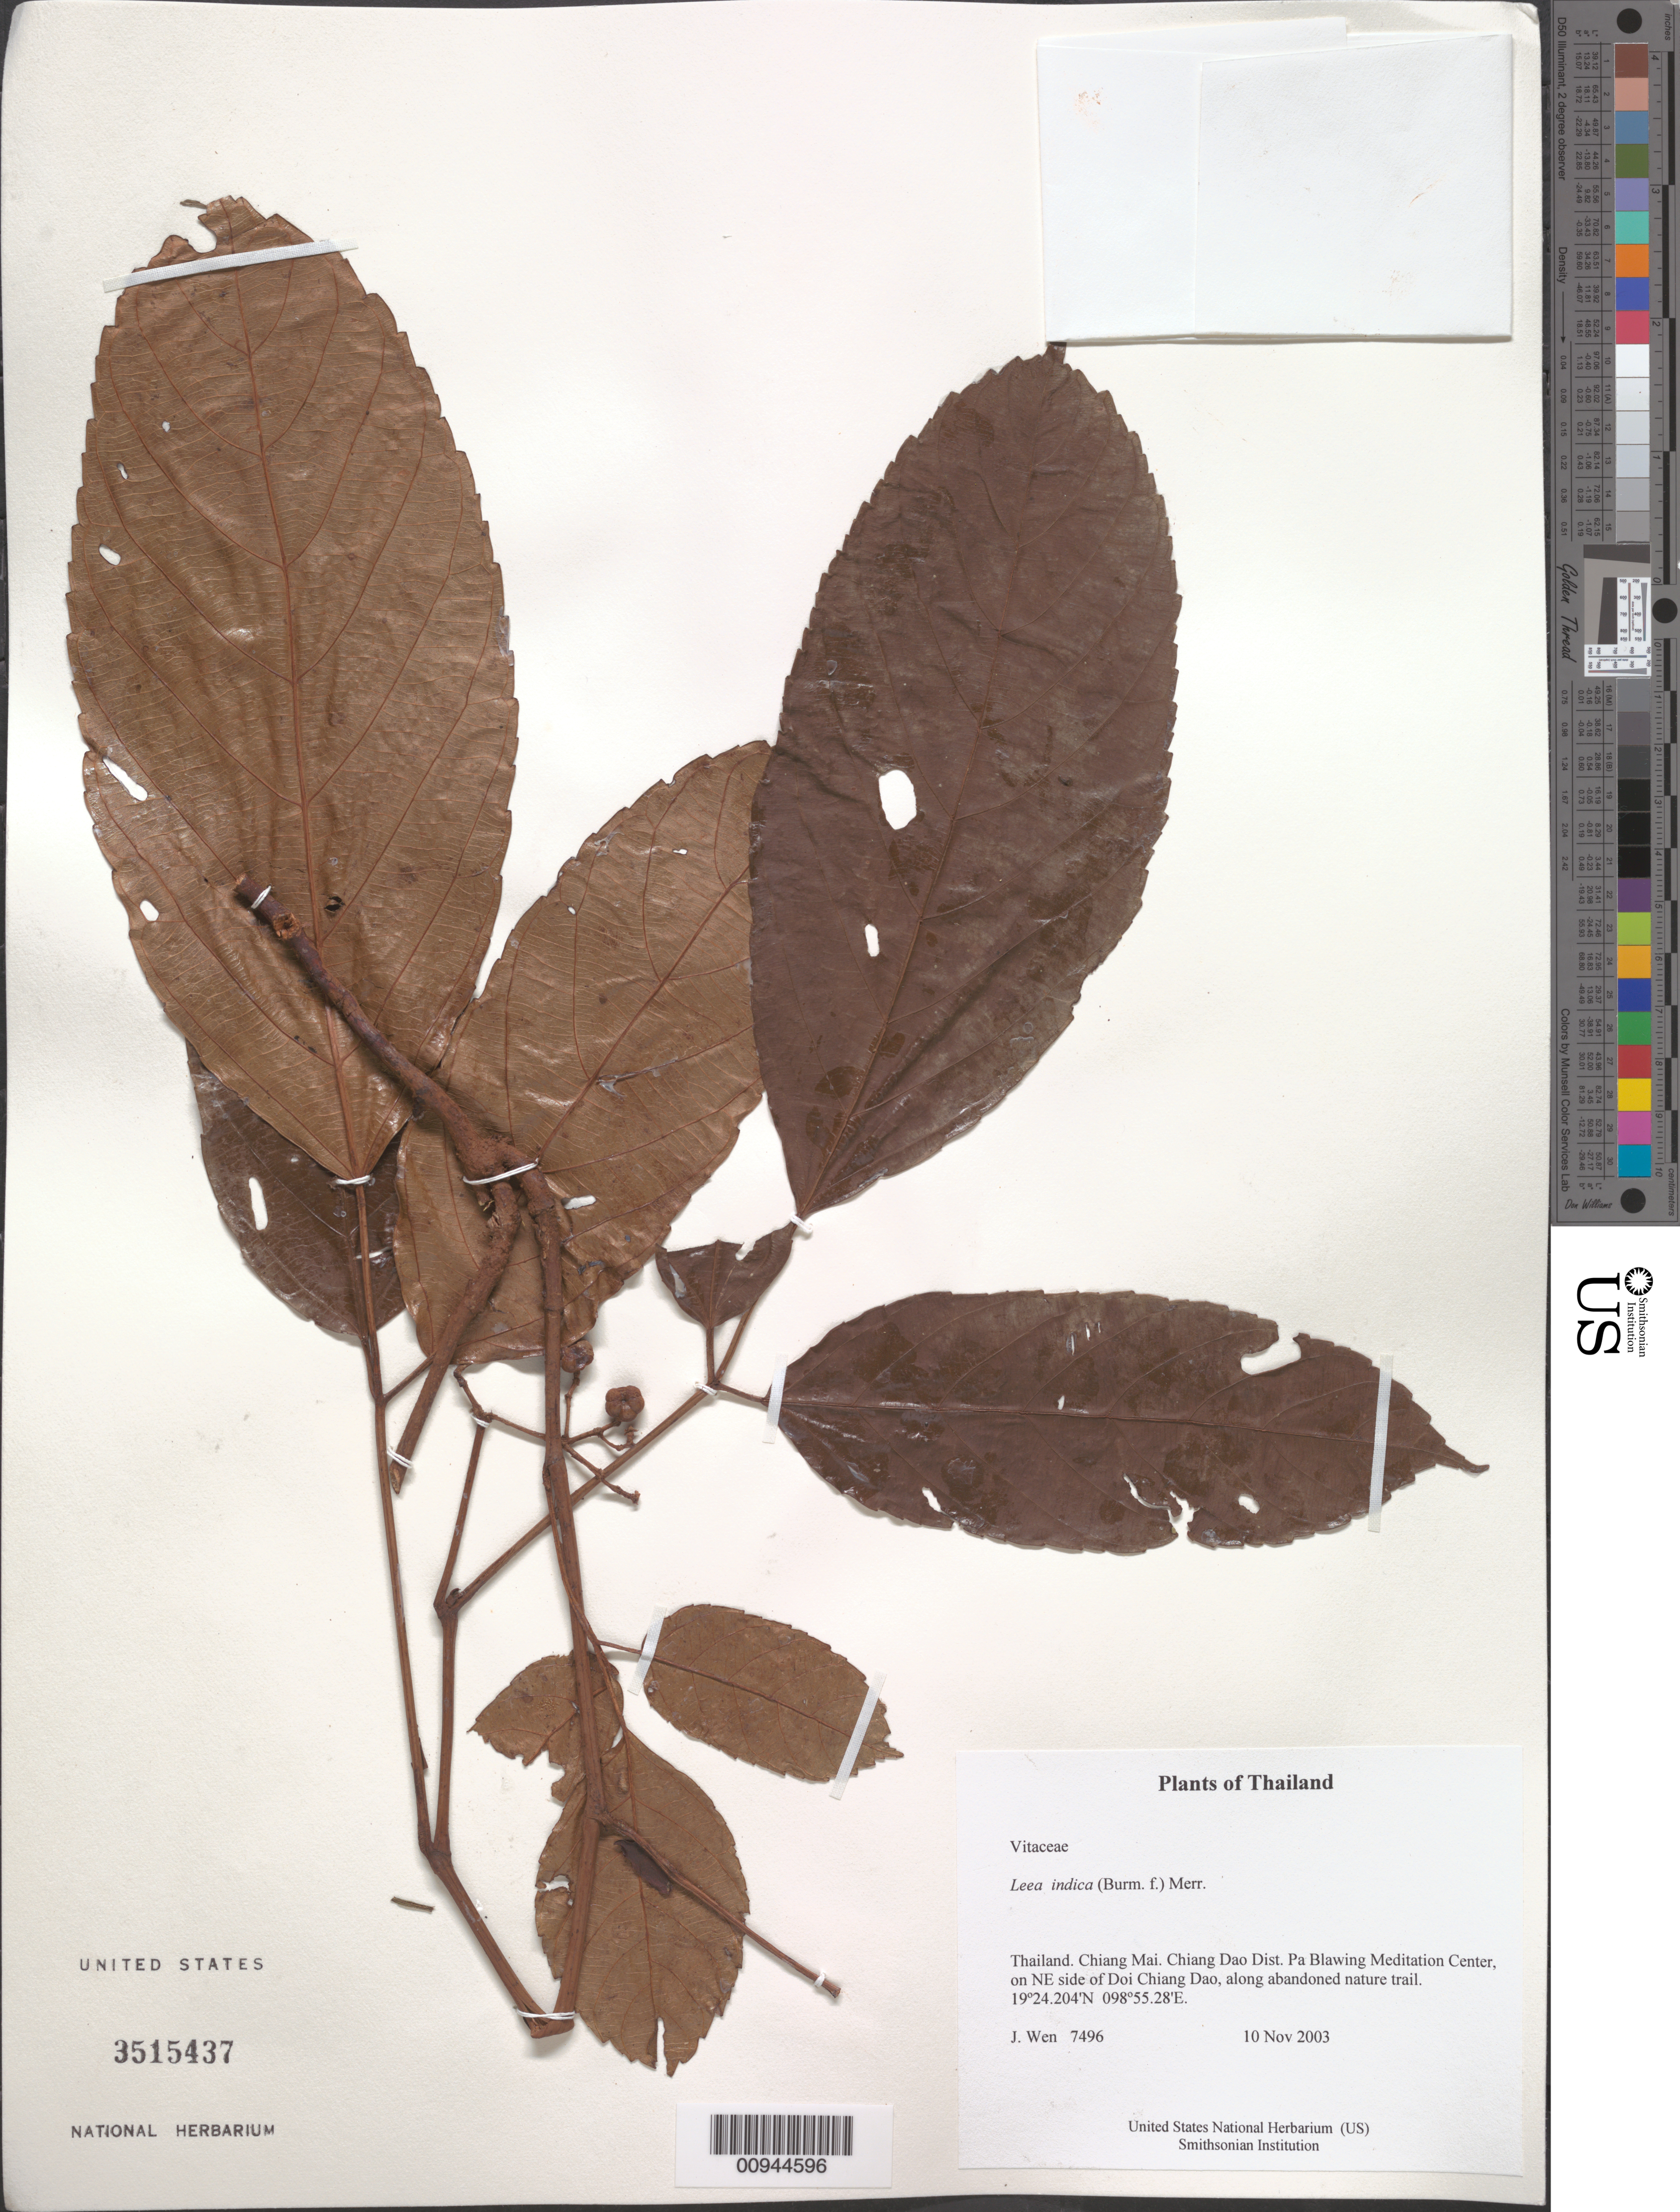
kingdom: Plantae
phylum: Tracheophyta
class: Magnoliopsida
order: Vitales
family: Vitaceae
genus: Leea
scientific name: Leea indica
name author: (Burm. f.) Merr.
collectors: J. Wen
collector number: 7496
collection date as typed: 10 Nov 2003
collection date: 2003-11-10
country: Thailand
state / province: Chiang Mai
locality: Chiang Dao Dist. Pa Blawing Meditation Center, on NE side of Doi Chiang Dao, along abandoned nature trail.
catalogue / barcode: US 3515437